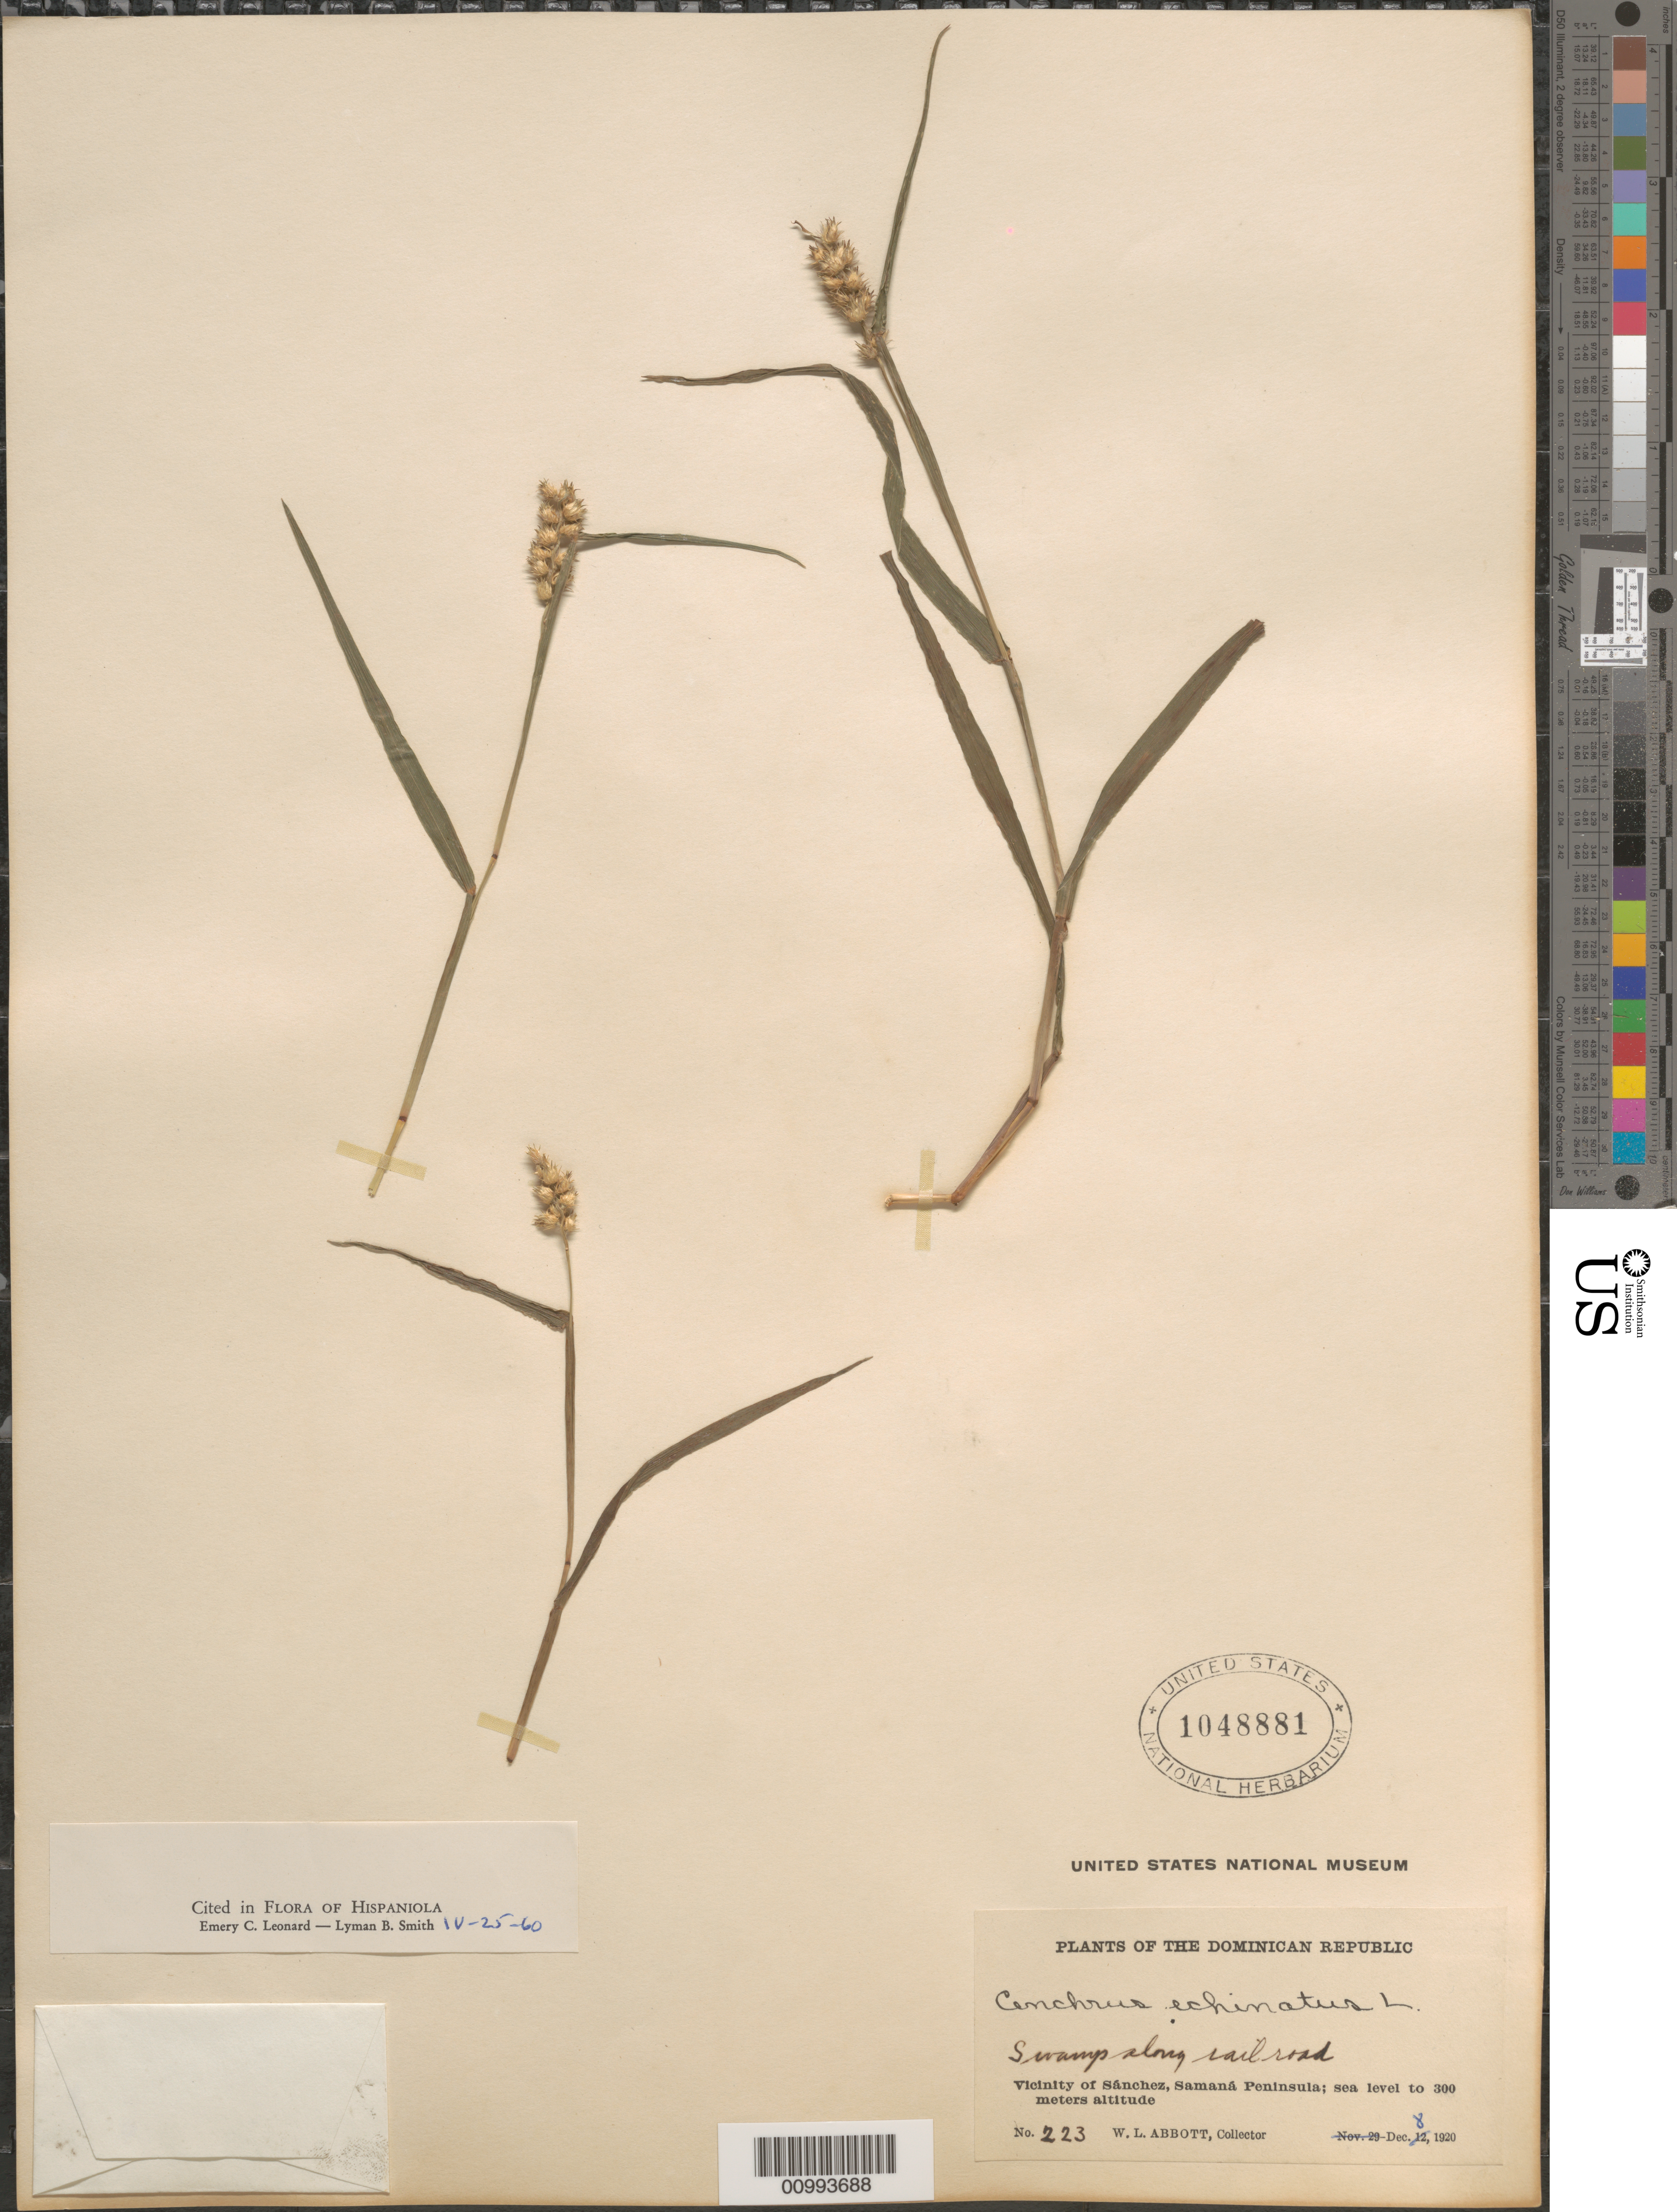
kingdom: Plantae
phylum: Tracheophyta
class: Liliopsida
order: Poales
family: Poaceae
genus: Cenchrus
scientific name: Cenchrus echinatus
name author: L.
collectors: W. L. Abbott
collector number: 223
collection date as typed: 08 Dec 1920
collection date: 1920-12-08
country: Dominican Republic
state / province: Samaná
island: Hispaniola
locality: Vicinity of Sanchez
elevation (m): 0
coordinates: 0 N, 0 E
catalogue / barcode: US 1048881